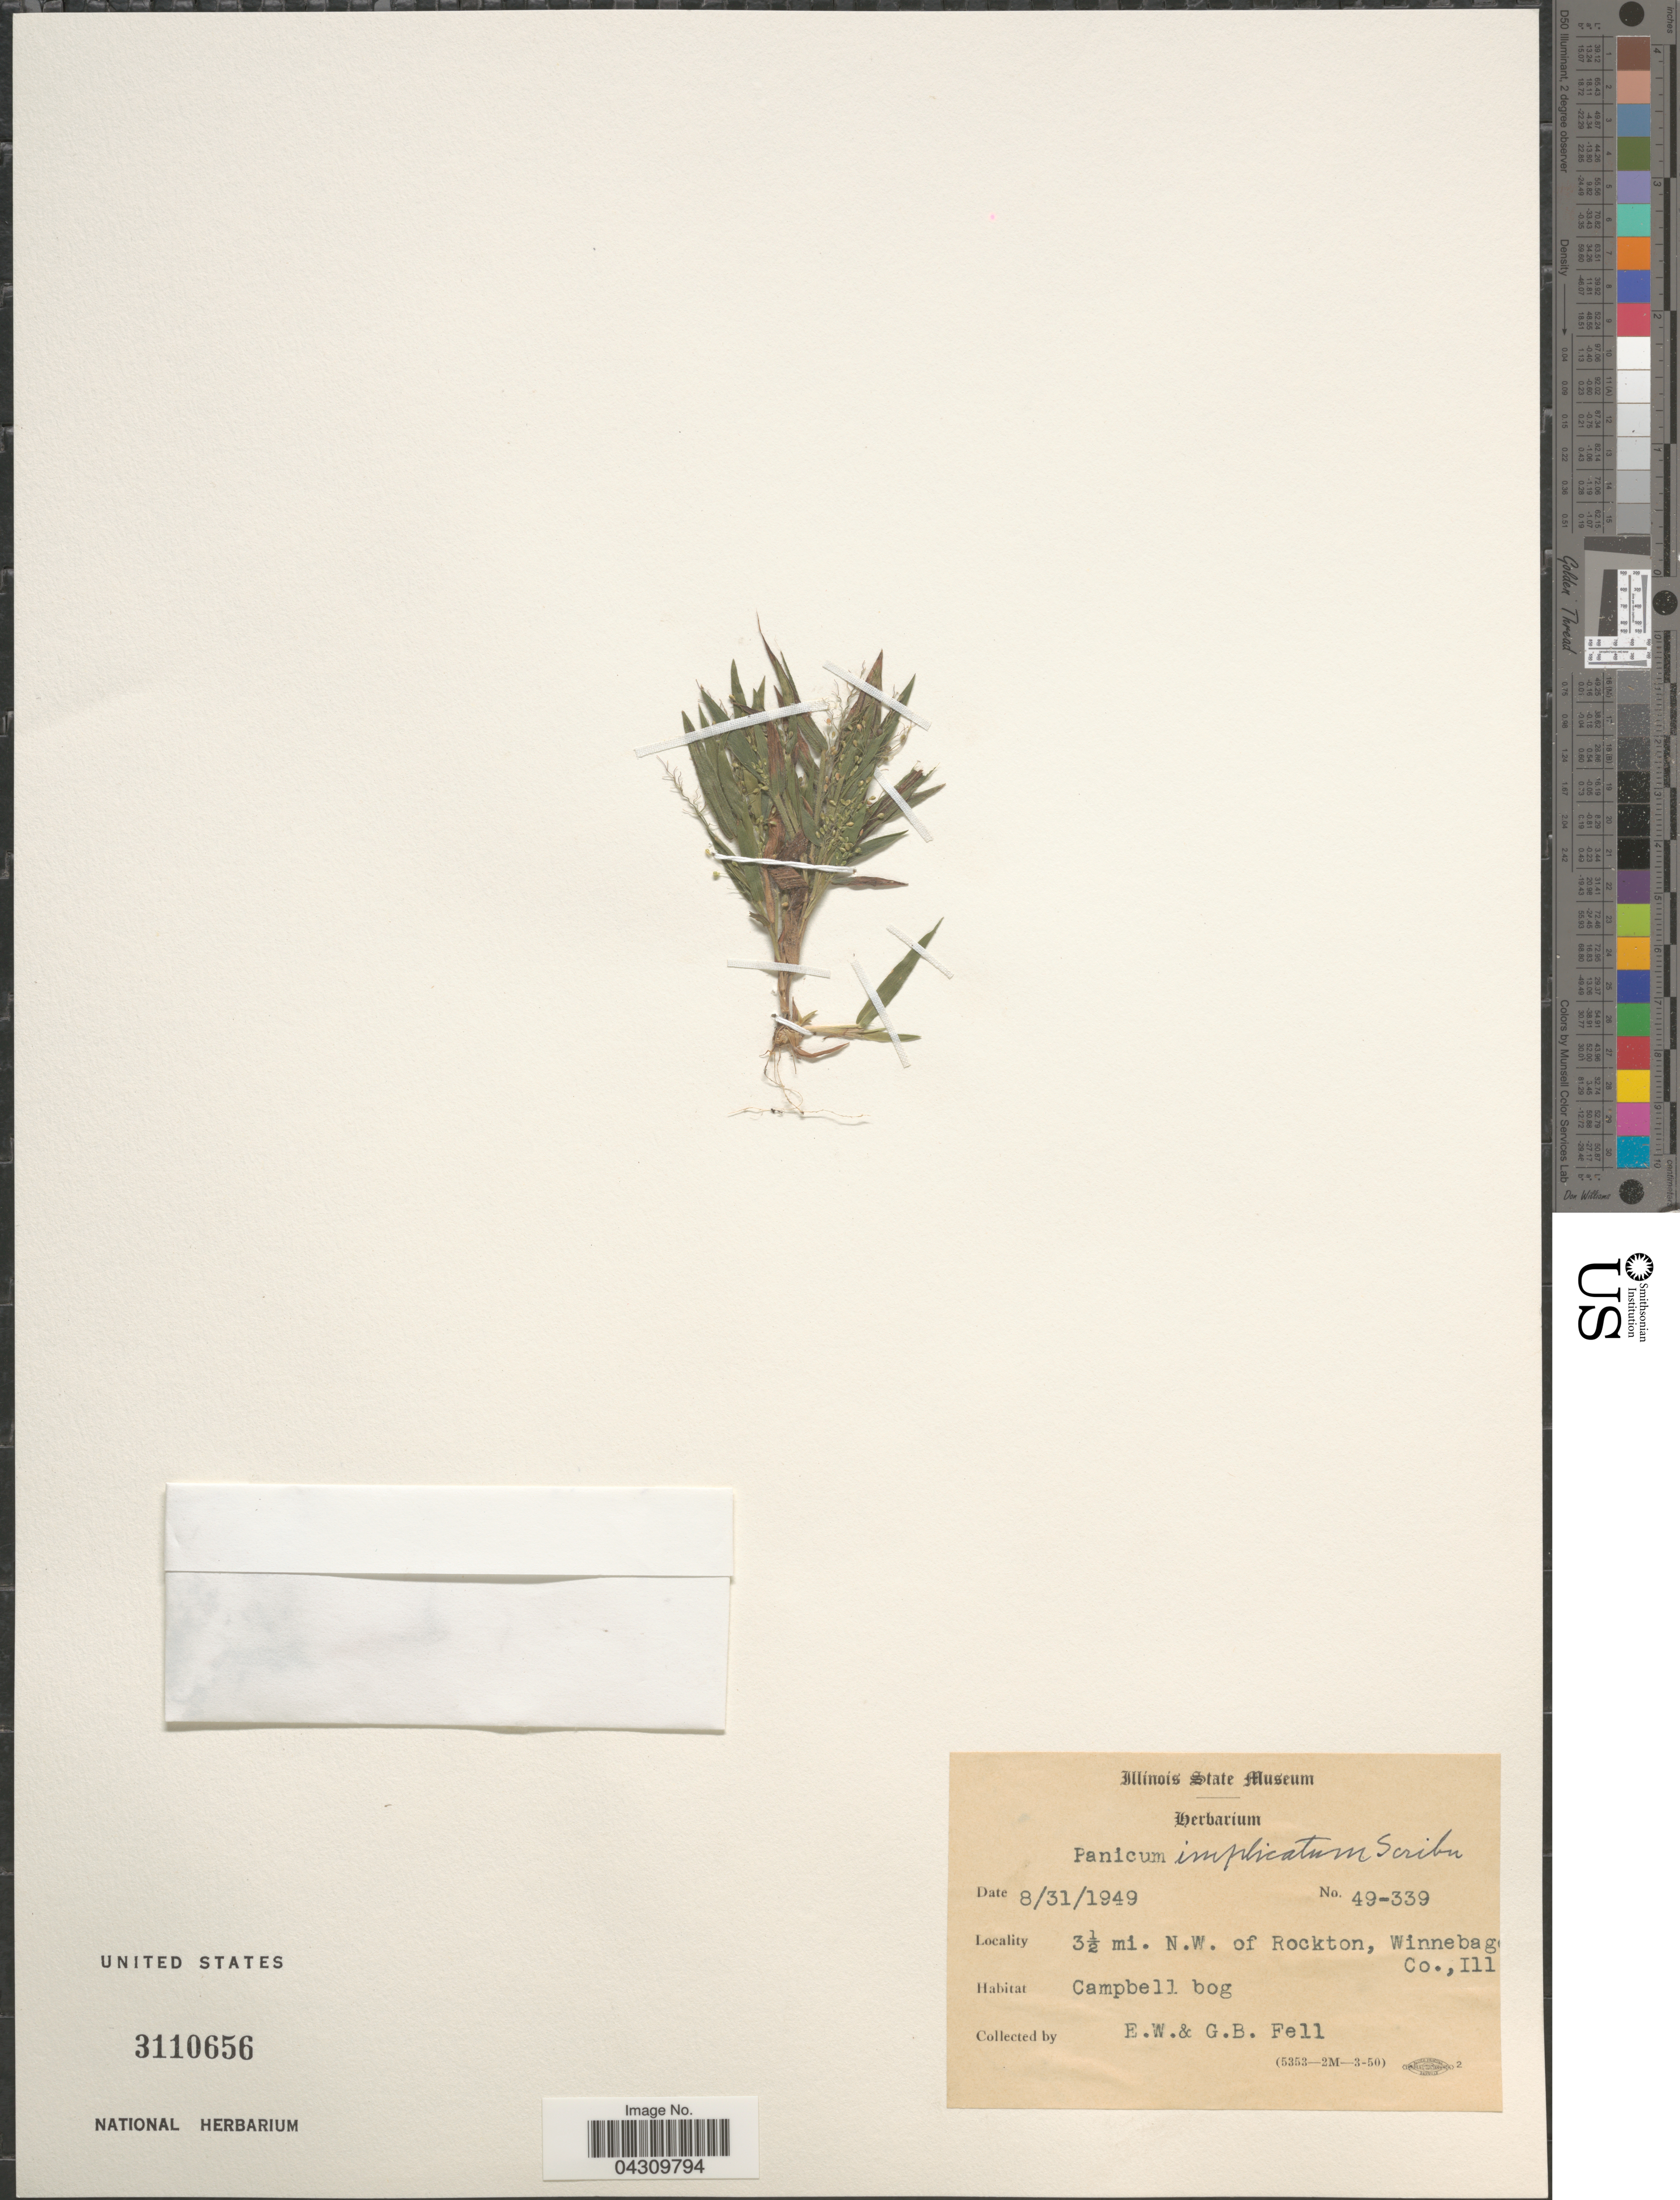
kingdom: Plantae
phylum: Tracheophyta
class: Liliopsida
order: Poales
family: Poaceae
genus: Dichanthelium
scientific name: Dichanthelium acuminatum var. acuminatum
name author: (Sw.) Gould & C.A. Clark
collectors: E. Fell & G. Fell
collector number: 49-339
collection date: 1949-08-31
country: United States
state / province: Illinois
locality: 3½ mi. N.W. of Rockton, Winnebago Co.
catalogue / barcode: US 3110656